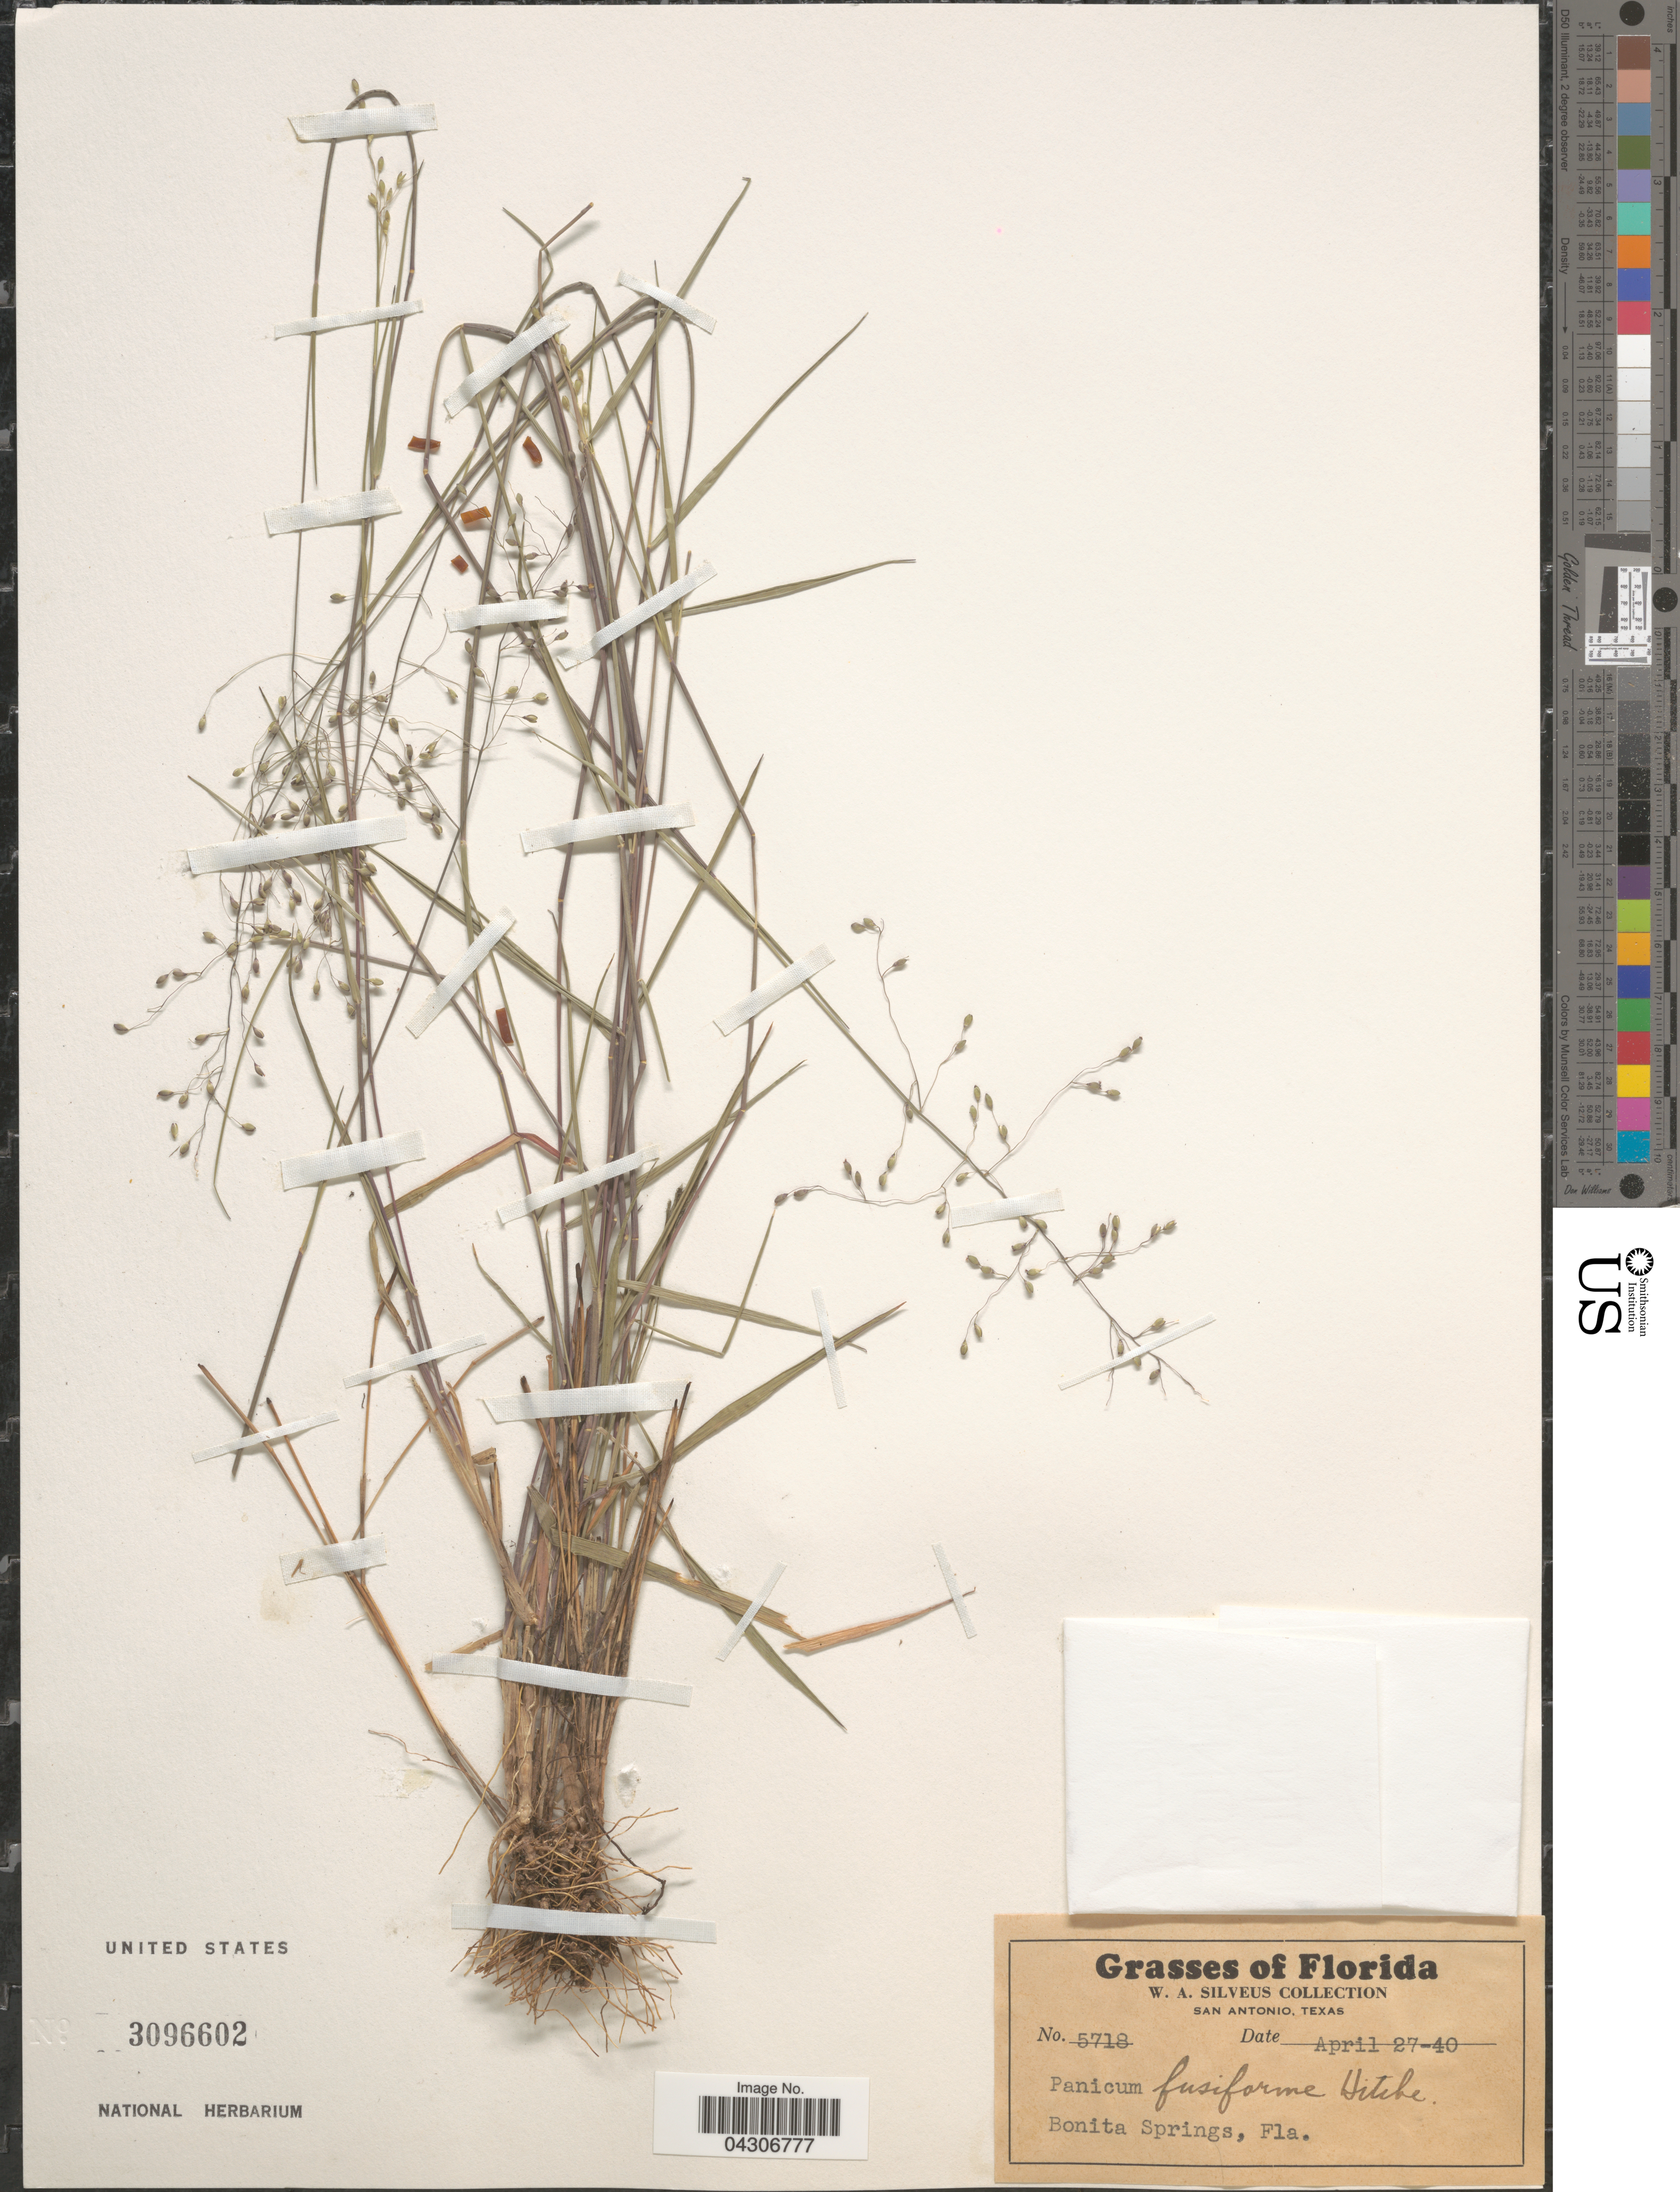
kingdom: Plantae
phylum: Tracheophyta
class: Liliopsida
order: Poales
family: Poaceae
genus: Dichanthelium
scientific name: Dichanthelium aciculare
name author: (Desv. ex Poir.) Gould & C.A. Clark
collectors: W. Silveus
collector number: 5718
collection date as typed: Transcribed d/m/y: 27/4/40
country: United States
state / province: Florida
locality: Bonita Springs.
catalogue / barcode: US 3096602